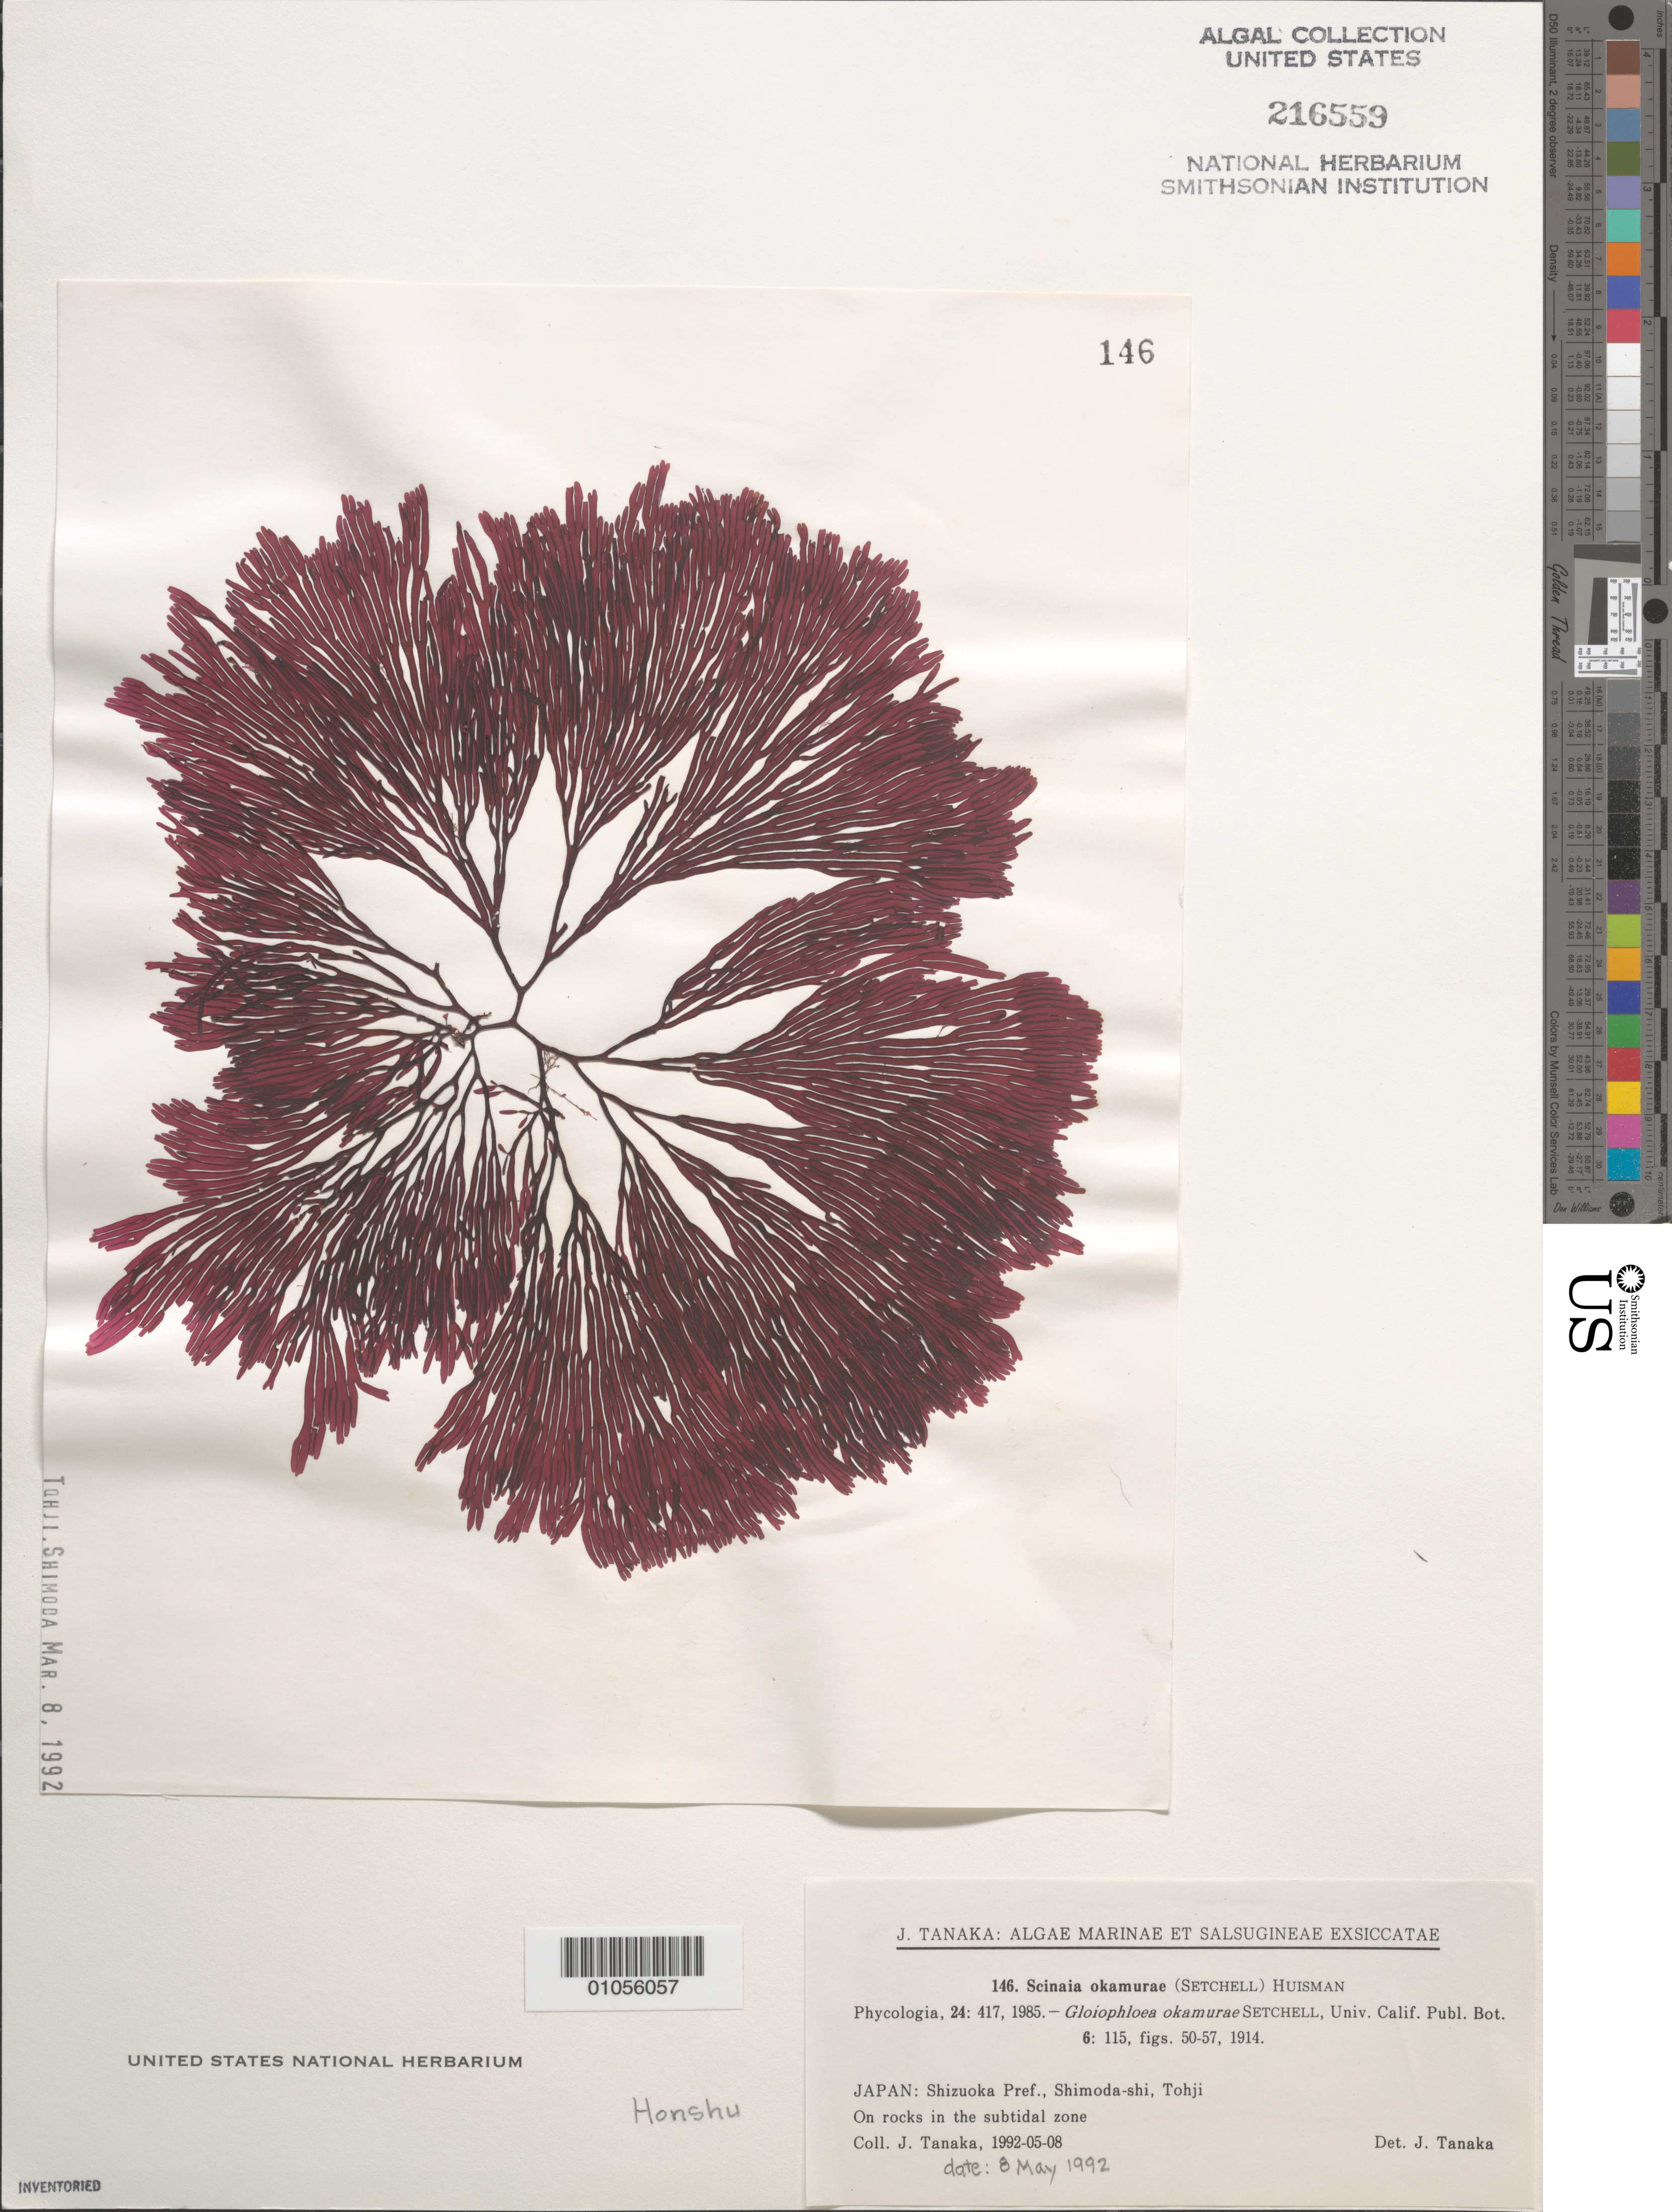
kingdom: Plantae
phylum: Rhodophyta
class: Florideophyceae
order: Nemaliales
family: Scinaiaceae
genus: Scinaia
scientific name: Scinaia okamurae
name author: (Setch.) Huisman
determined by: Tanaka, J.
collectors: J. Tanaka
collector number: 146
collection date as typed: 08 May 1992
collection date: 1992-05-08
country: Japan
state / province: Sizuoka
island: Honshu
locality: Shimoda-shi, Tohji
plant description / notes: Tanaka, J., Algae Marinae et Salsugineae Exsiccatae, Fasc. VI (nos. 126-150), 1993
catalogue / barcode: US 216559